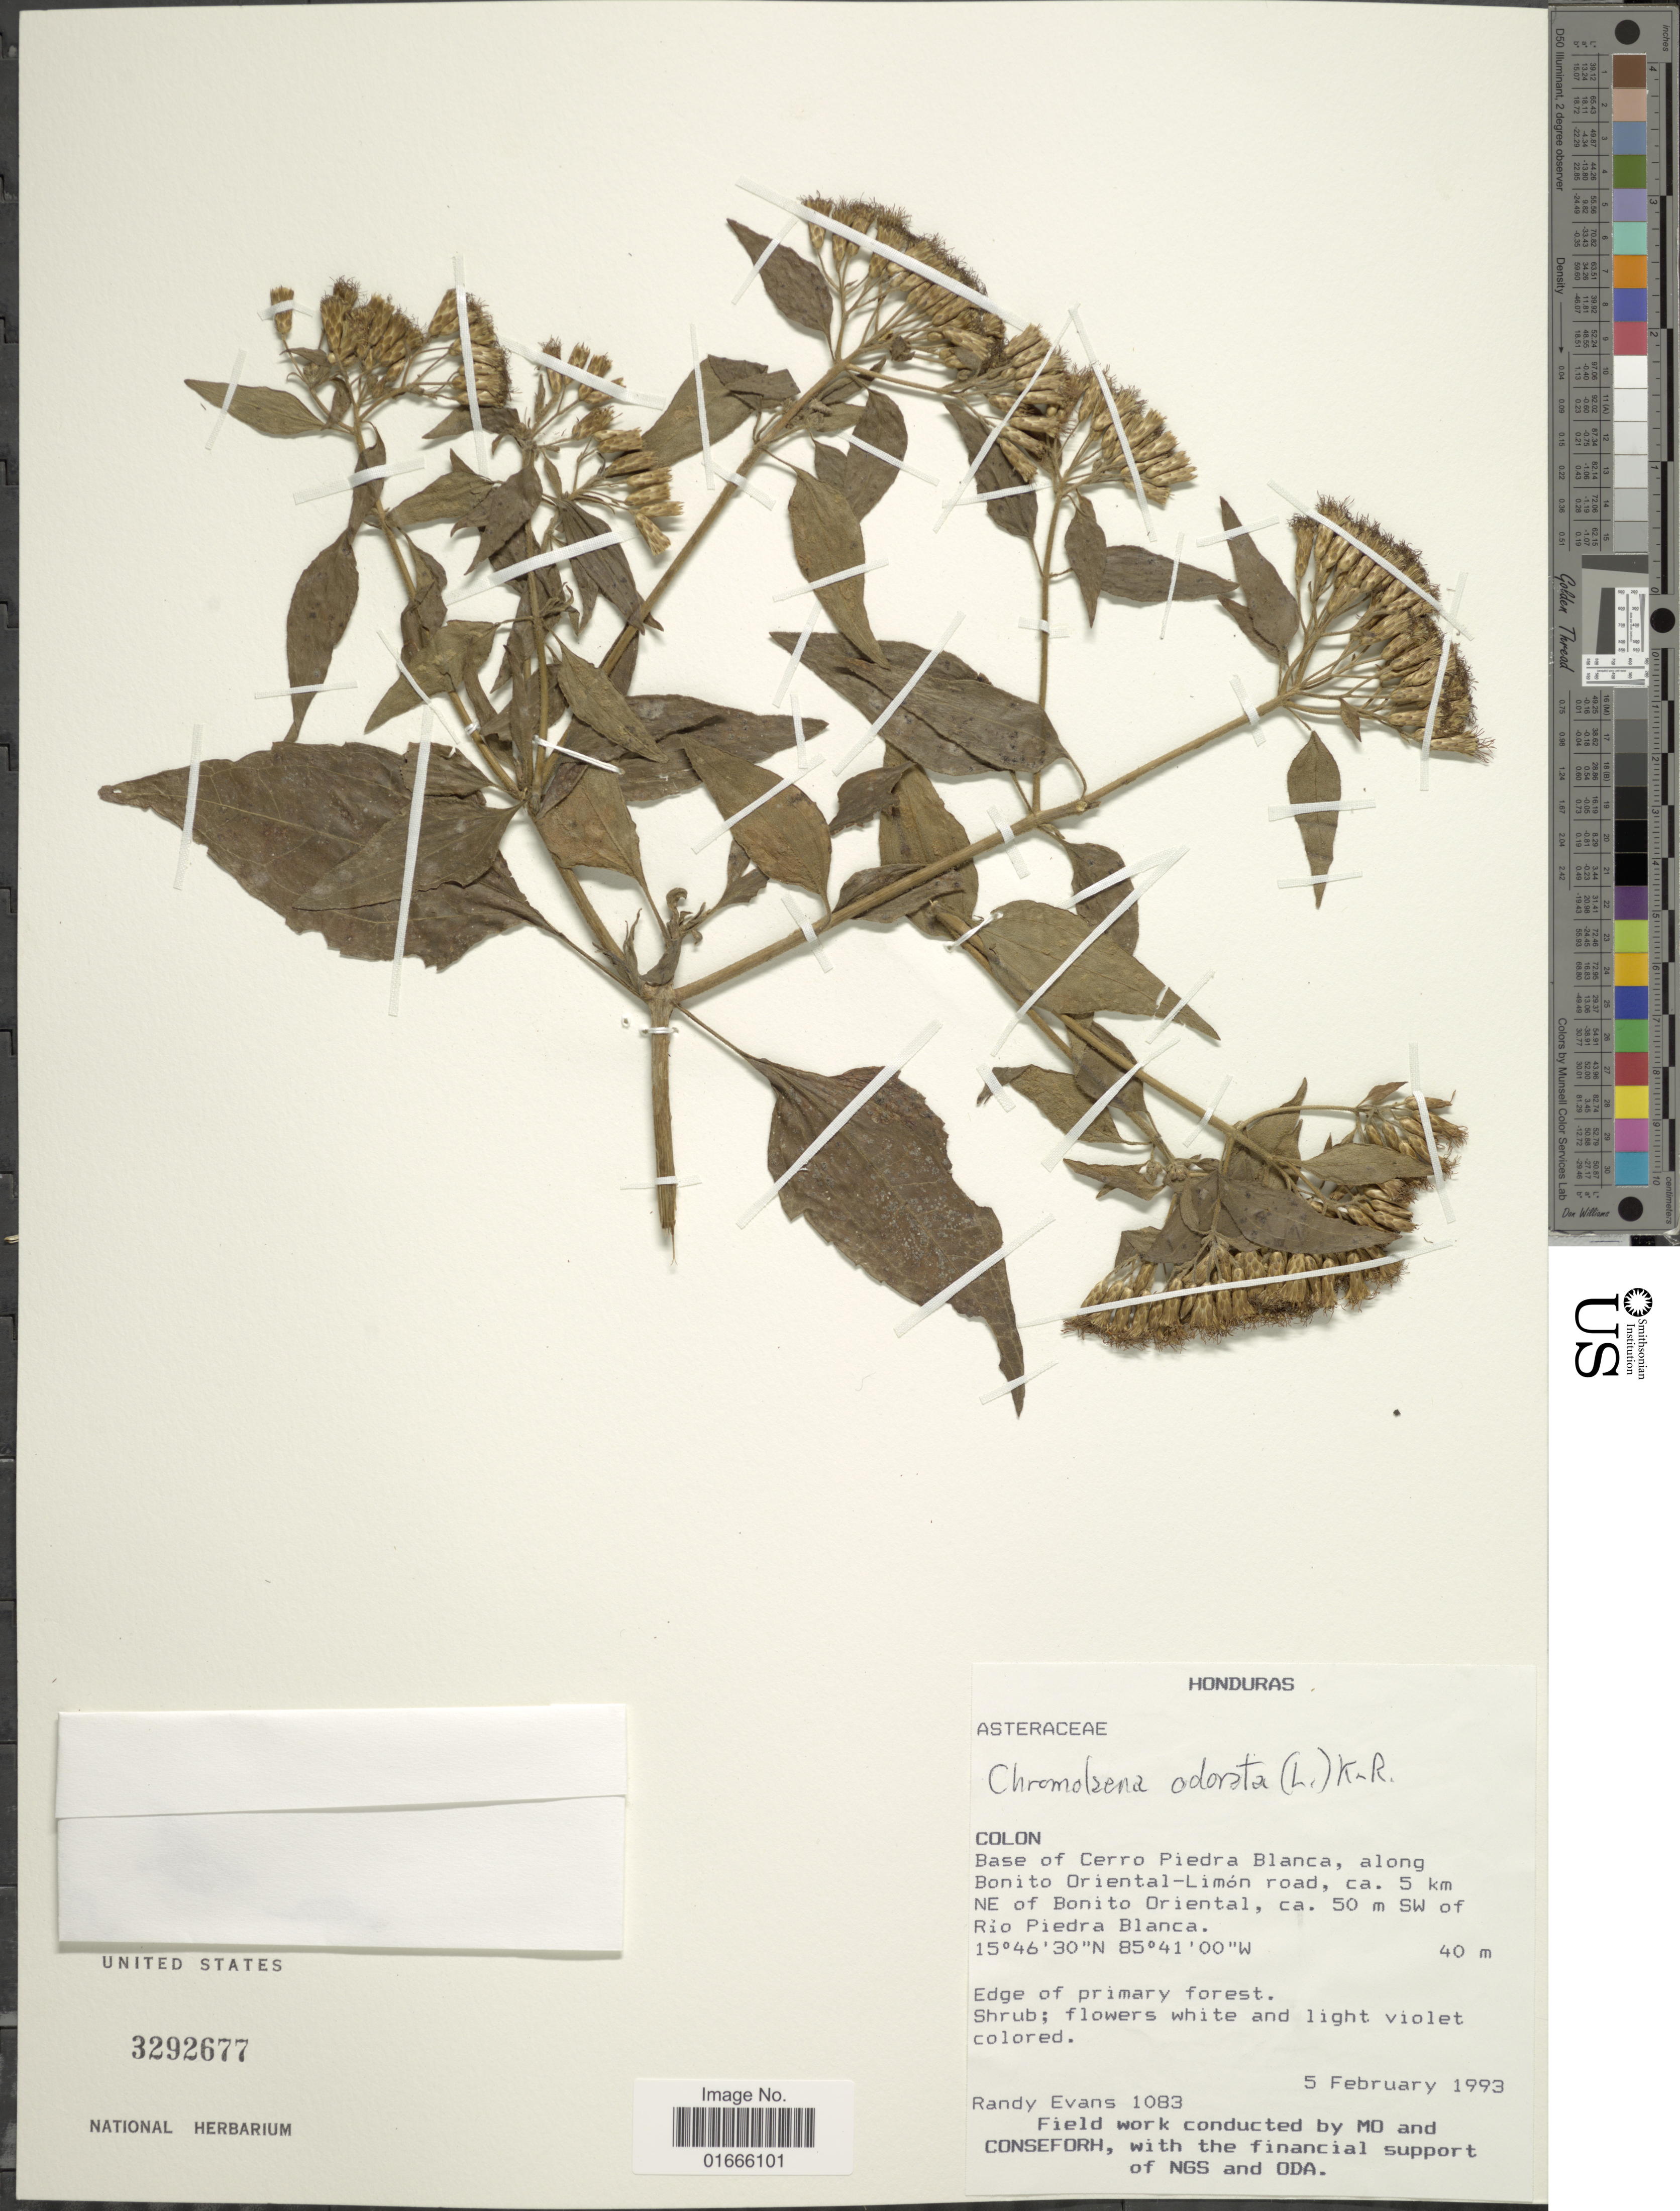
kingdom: Plantae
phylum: Tracheophyta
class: Magnoliopsida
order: Asterales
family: Asteraceae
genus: Chromolaena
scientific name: Chromolaena odorata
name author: (L.) R.M. King & H. Rob.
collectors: R. Evans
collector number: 1083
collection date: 1993-02-05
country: Honduras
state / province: Colón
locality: Colon, Base of Cerro Piedra Blanca, along Bonito Oriental- Limon road, ca. 5 km NE of Bonito Oriental, ca. 50 m SW of Rio Piedra Blanca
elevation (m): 40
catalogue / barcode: US 3292677